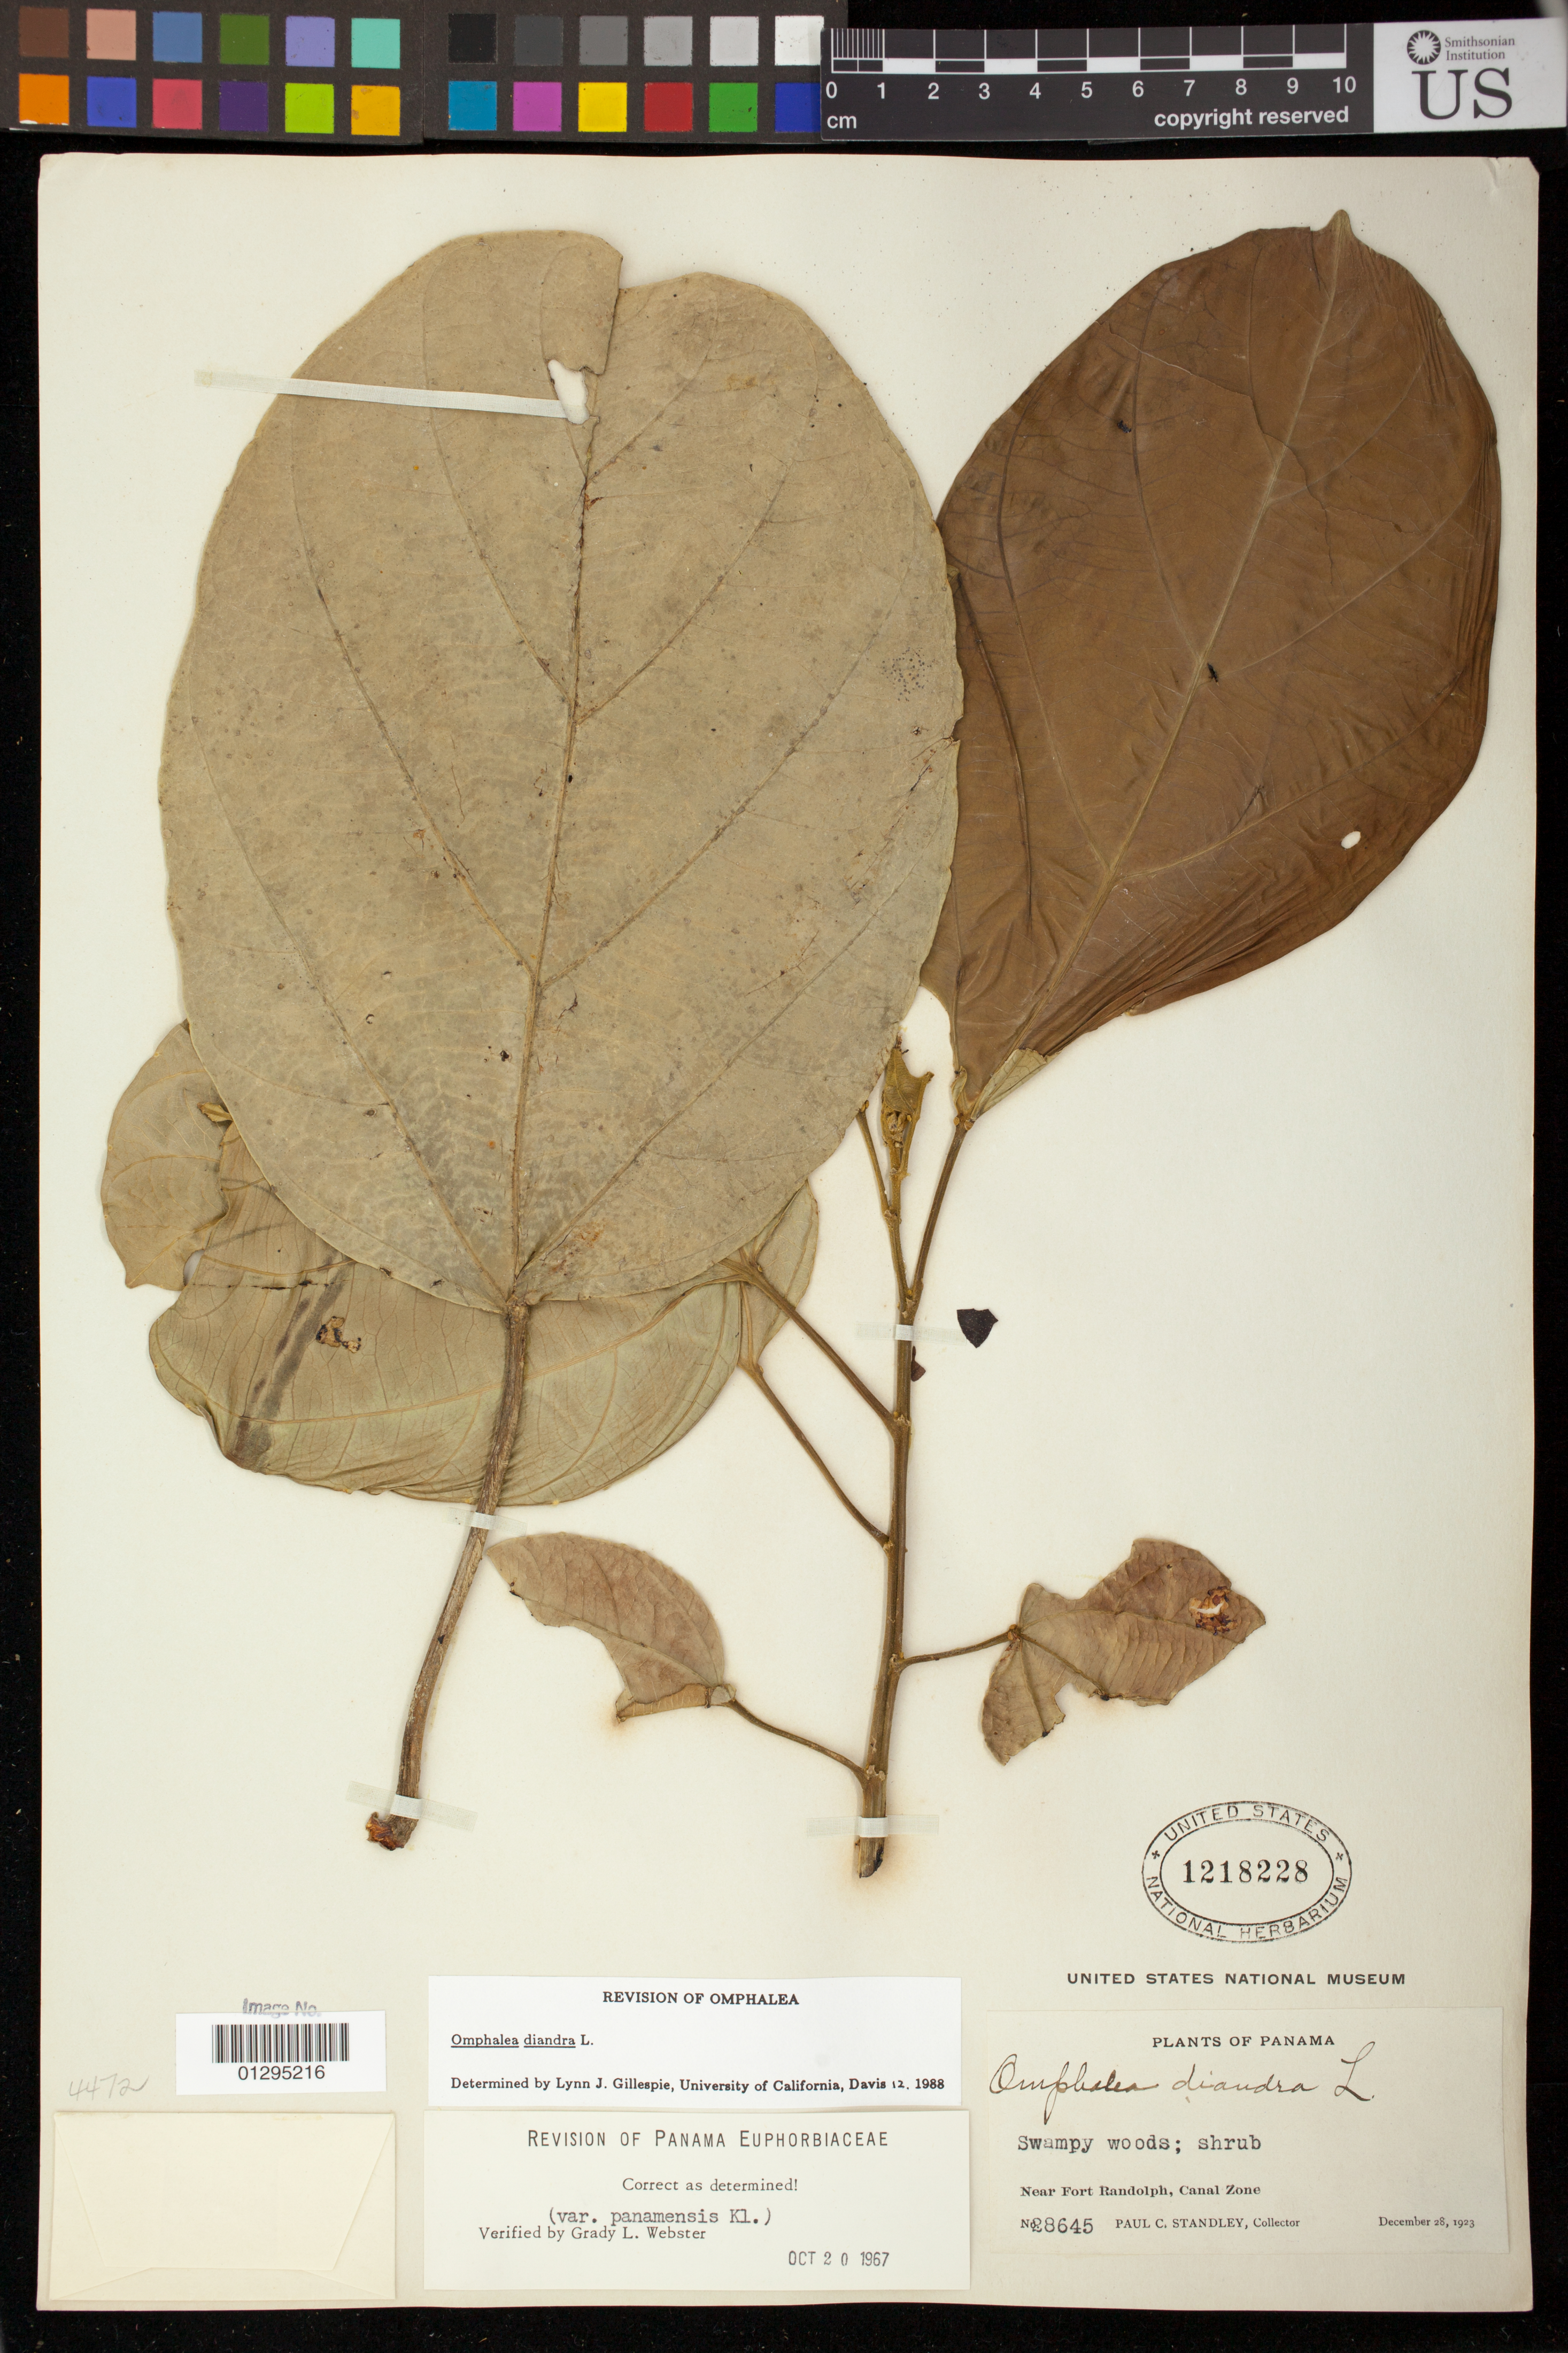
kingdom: Plantae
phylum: Tracheophyta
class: Magnoliopsida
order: Malpighiales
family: Euphorbiaceae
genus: Omphalea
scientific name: Omphalea diandra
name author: L.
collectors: Standley, Paul Carpenter, Steyermark, Julian Alfred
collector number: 28645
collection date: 1923-12-28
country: Panama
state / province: Colón / Panamá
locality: Near Fort Randolph, Canal Zone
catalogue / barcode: US 1218228